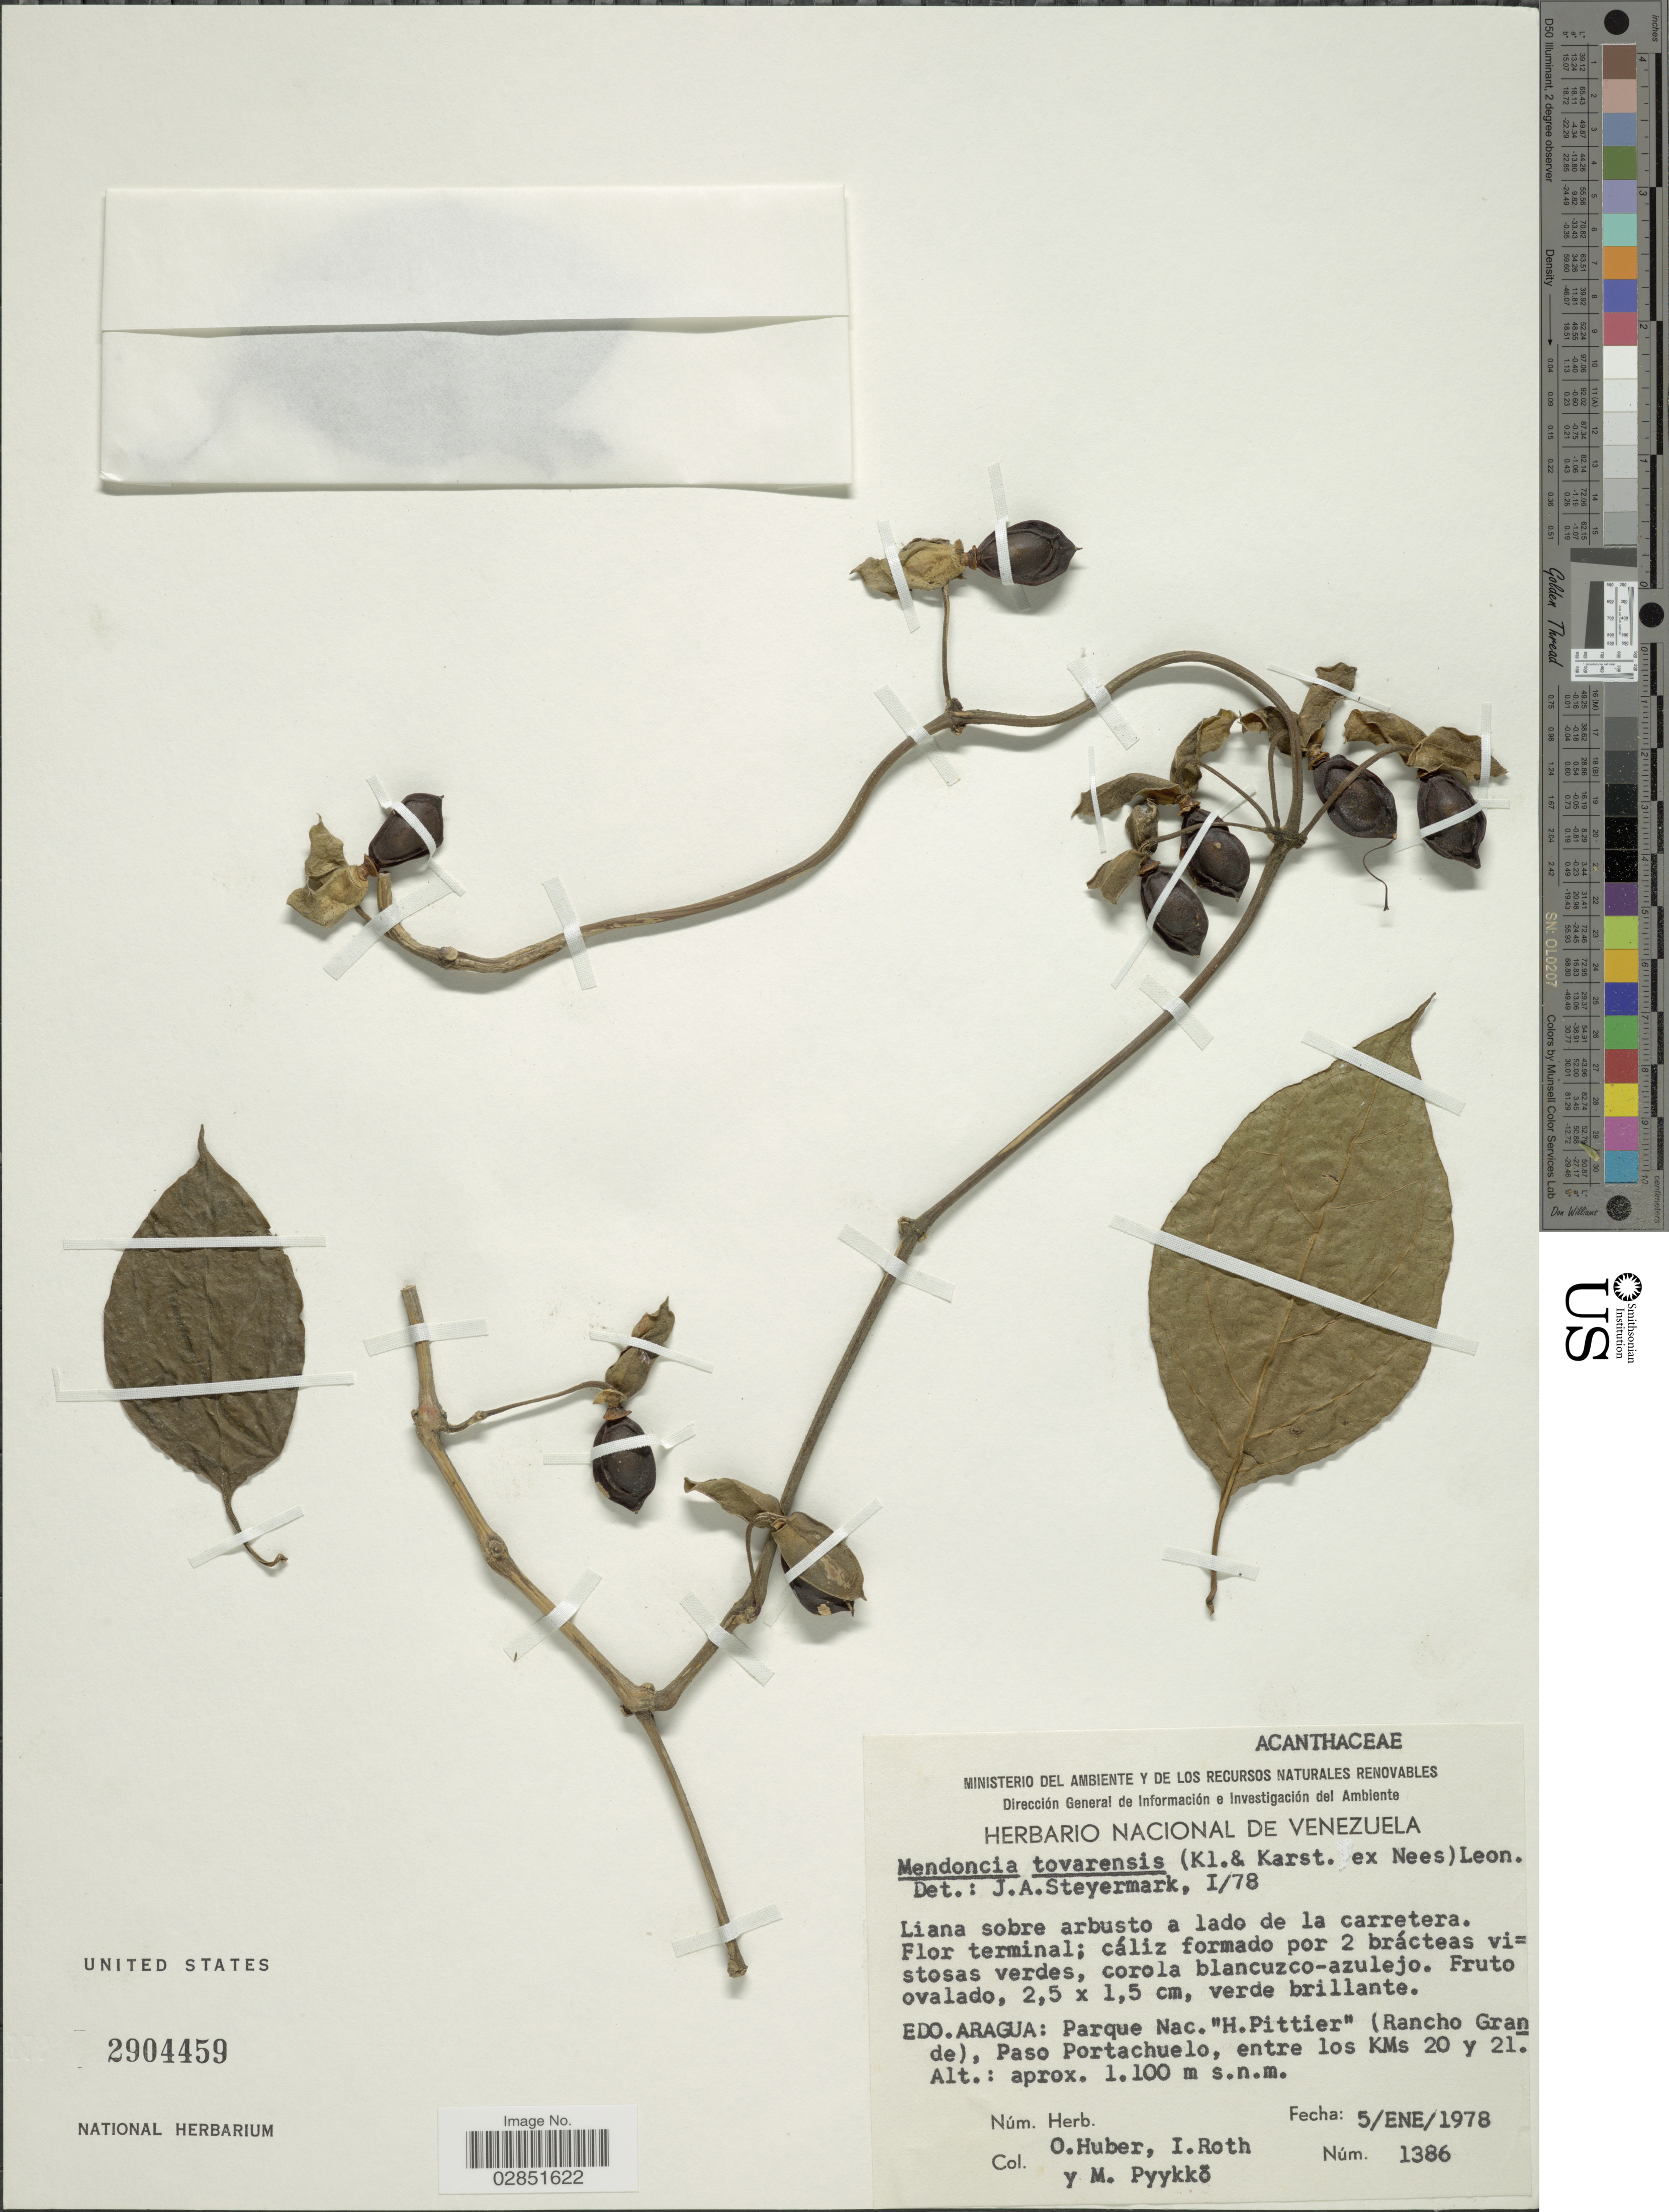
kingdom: Plantae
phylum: Tracheophyta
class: Magnoliopsida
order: Lamiales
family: Acanthaceae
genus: Mendoncia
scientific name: Mendoncia tovarensis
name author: (Klotzsch & H. Karst. ex Nees) Leonard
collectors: O. Huber, I. Roth & M. Pyykko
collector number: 1386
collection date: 1978-01-05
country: Venezuela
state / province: Aragua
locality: Parc Nac. "H. Pittier" (Rancho Grande), Paso Portachuelo, entre los KMs 20 y 21.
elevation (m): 1100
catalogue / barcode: US 2904459